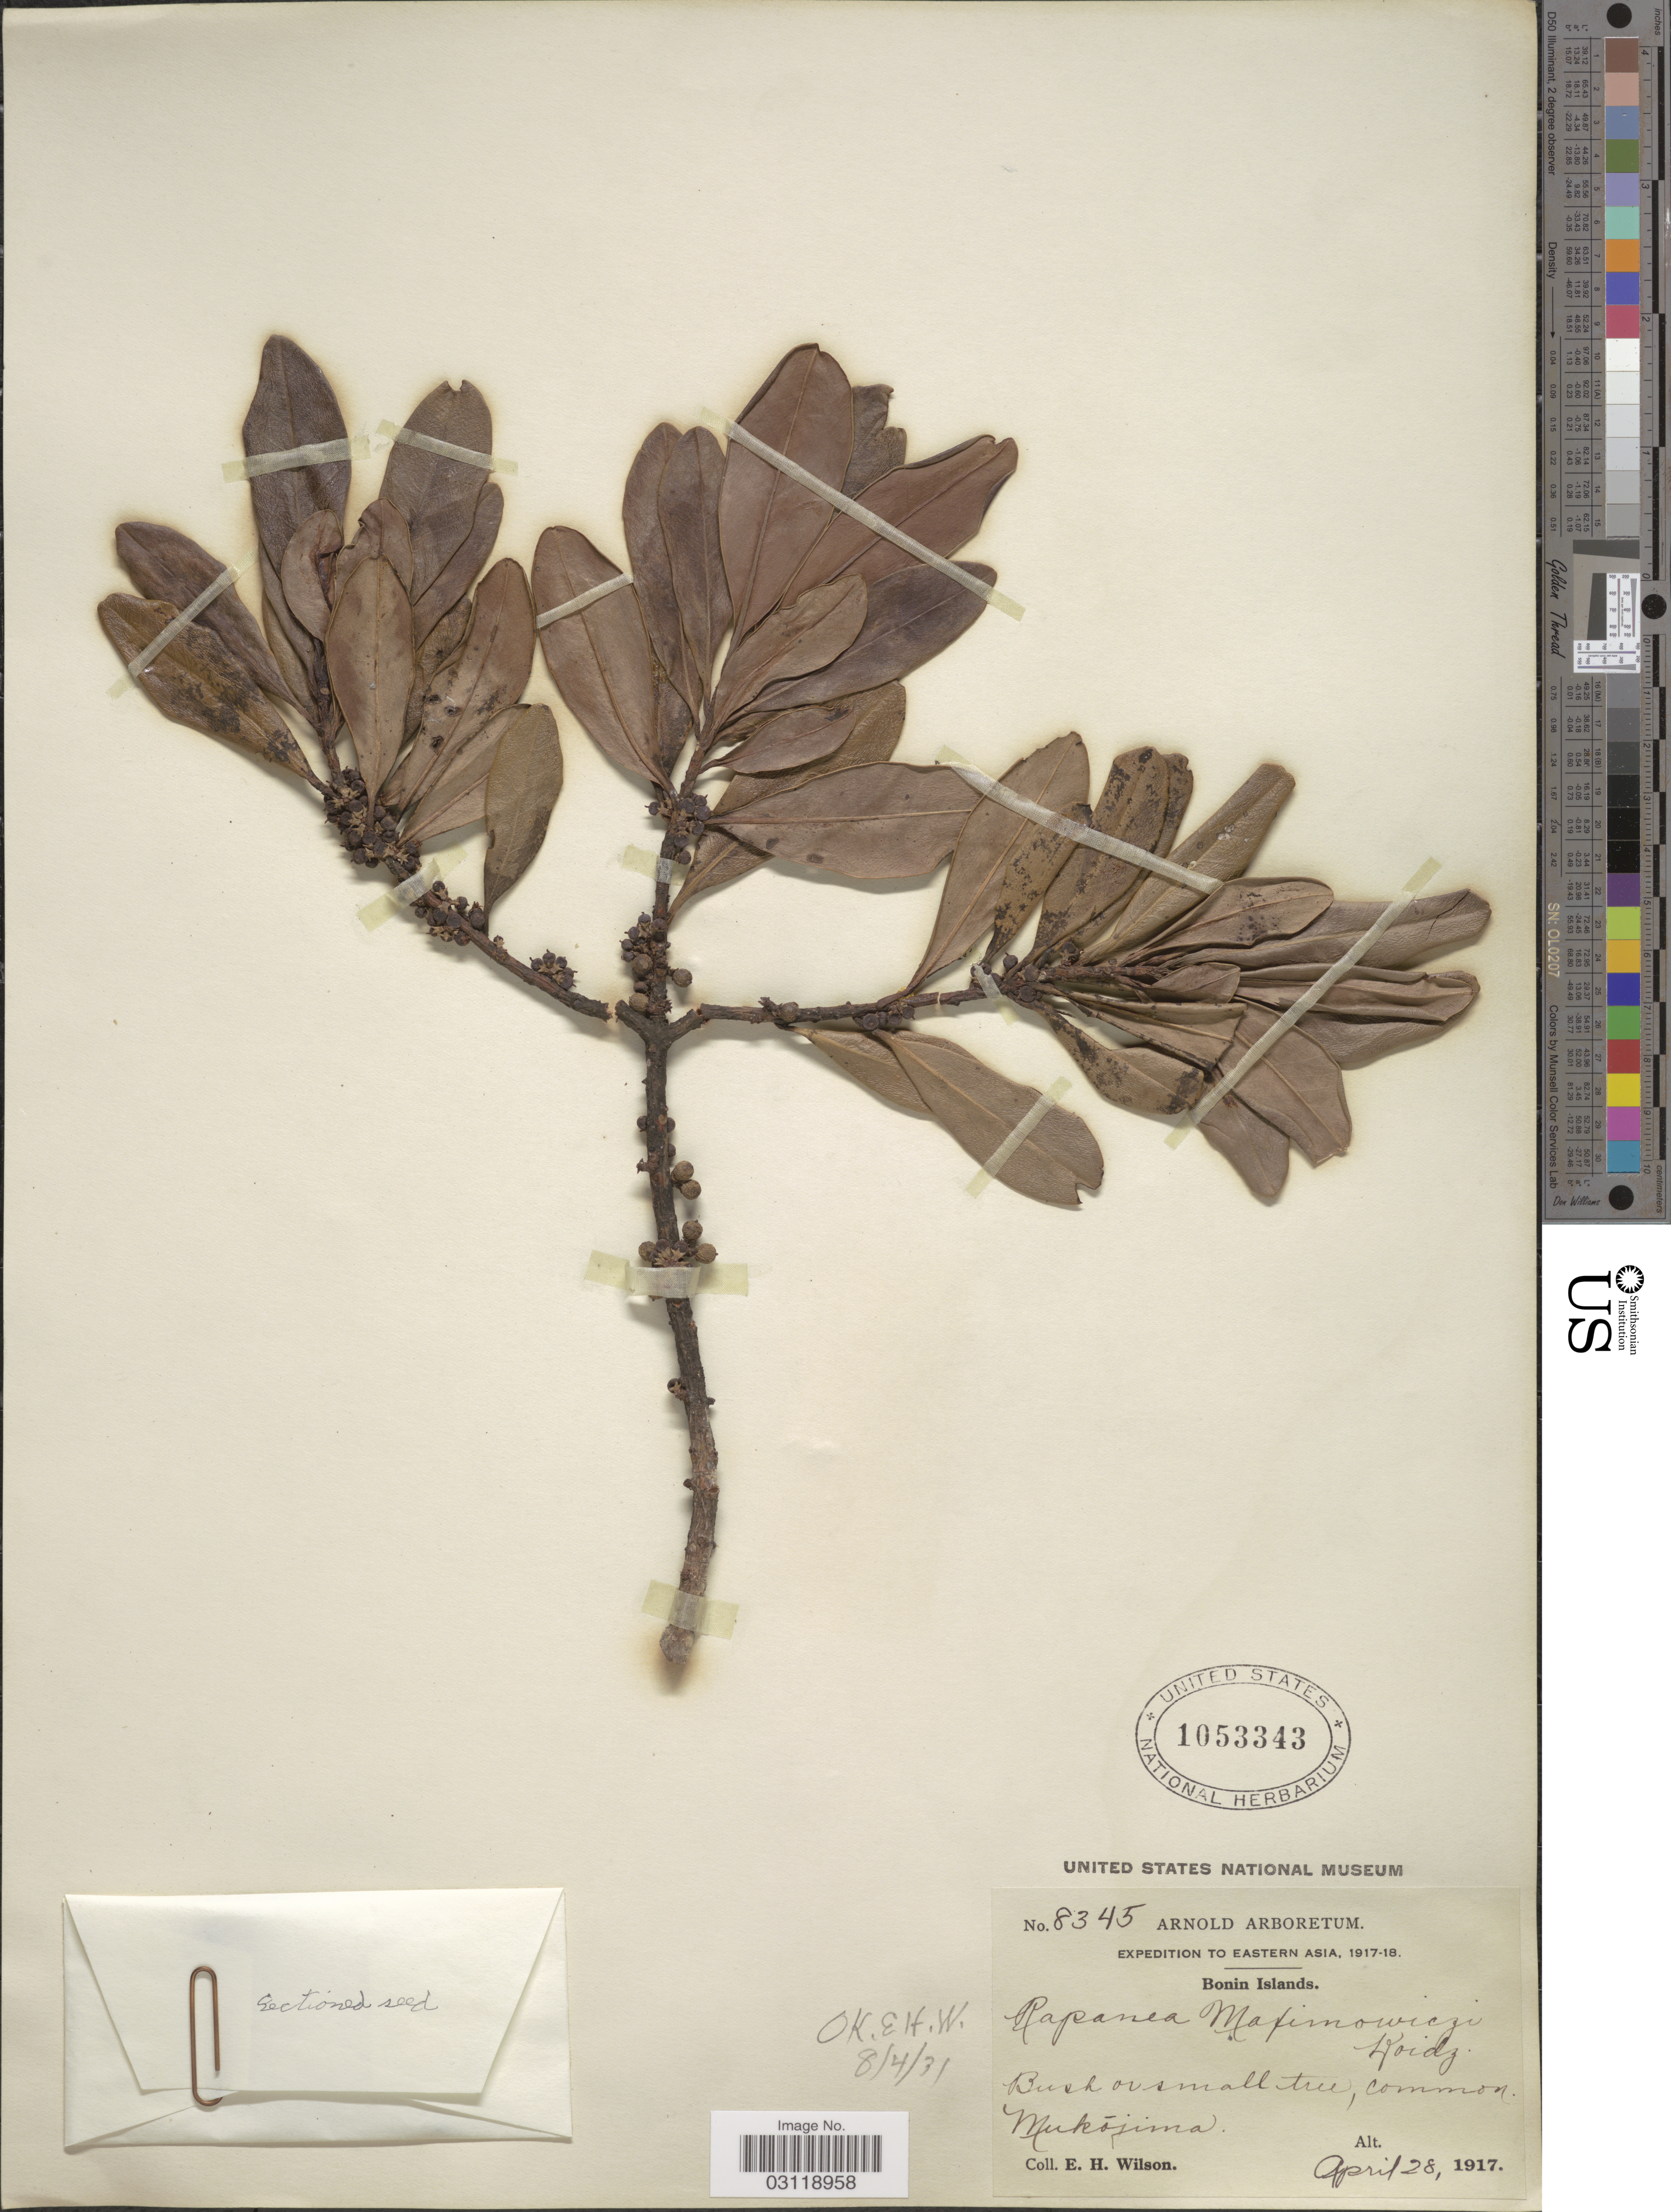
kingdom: Plantae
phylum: Tracheophyta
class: Magnoliopsida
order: Ericales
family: Primulaceae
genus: Rapanea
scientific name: Rapanea maximowiczii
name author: Koidz.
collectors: E. Wilson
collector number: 8345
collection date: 1917-04-28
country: Japan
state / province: Tokyo, Federal City of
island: Bonin Islands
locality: Bonin Islands. Mukojima.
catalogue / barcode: US 1053343